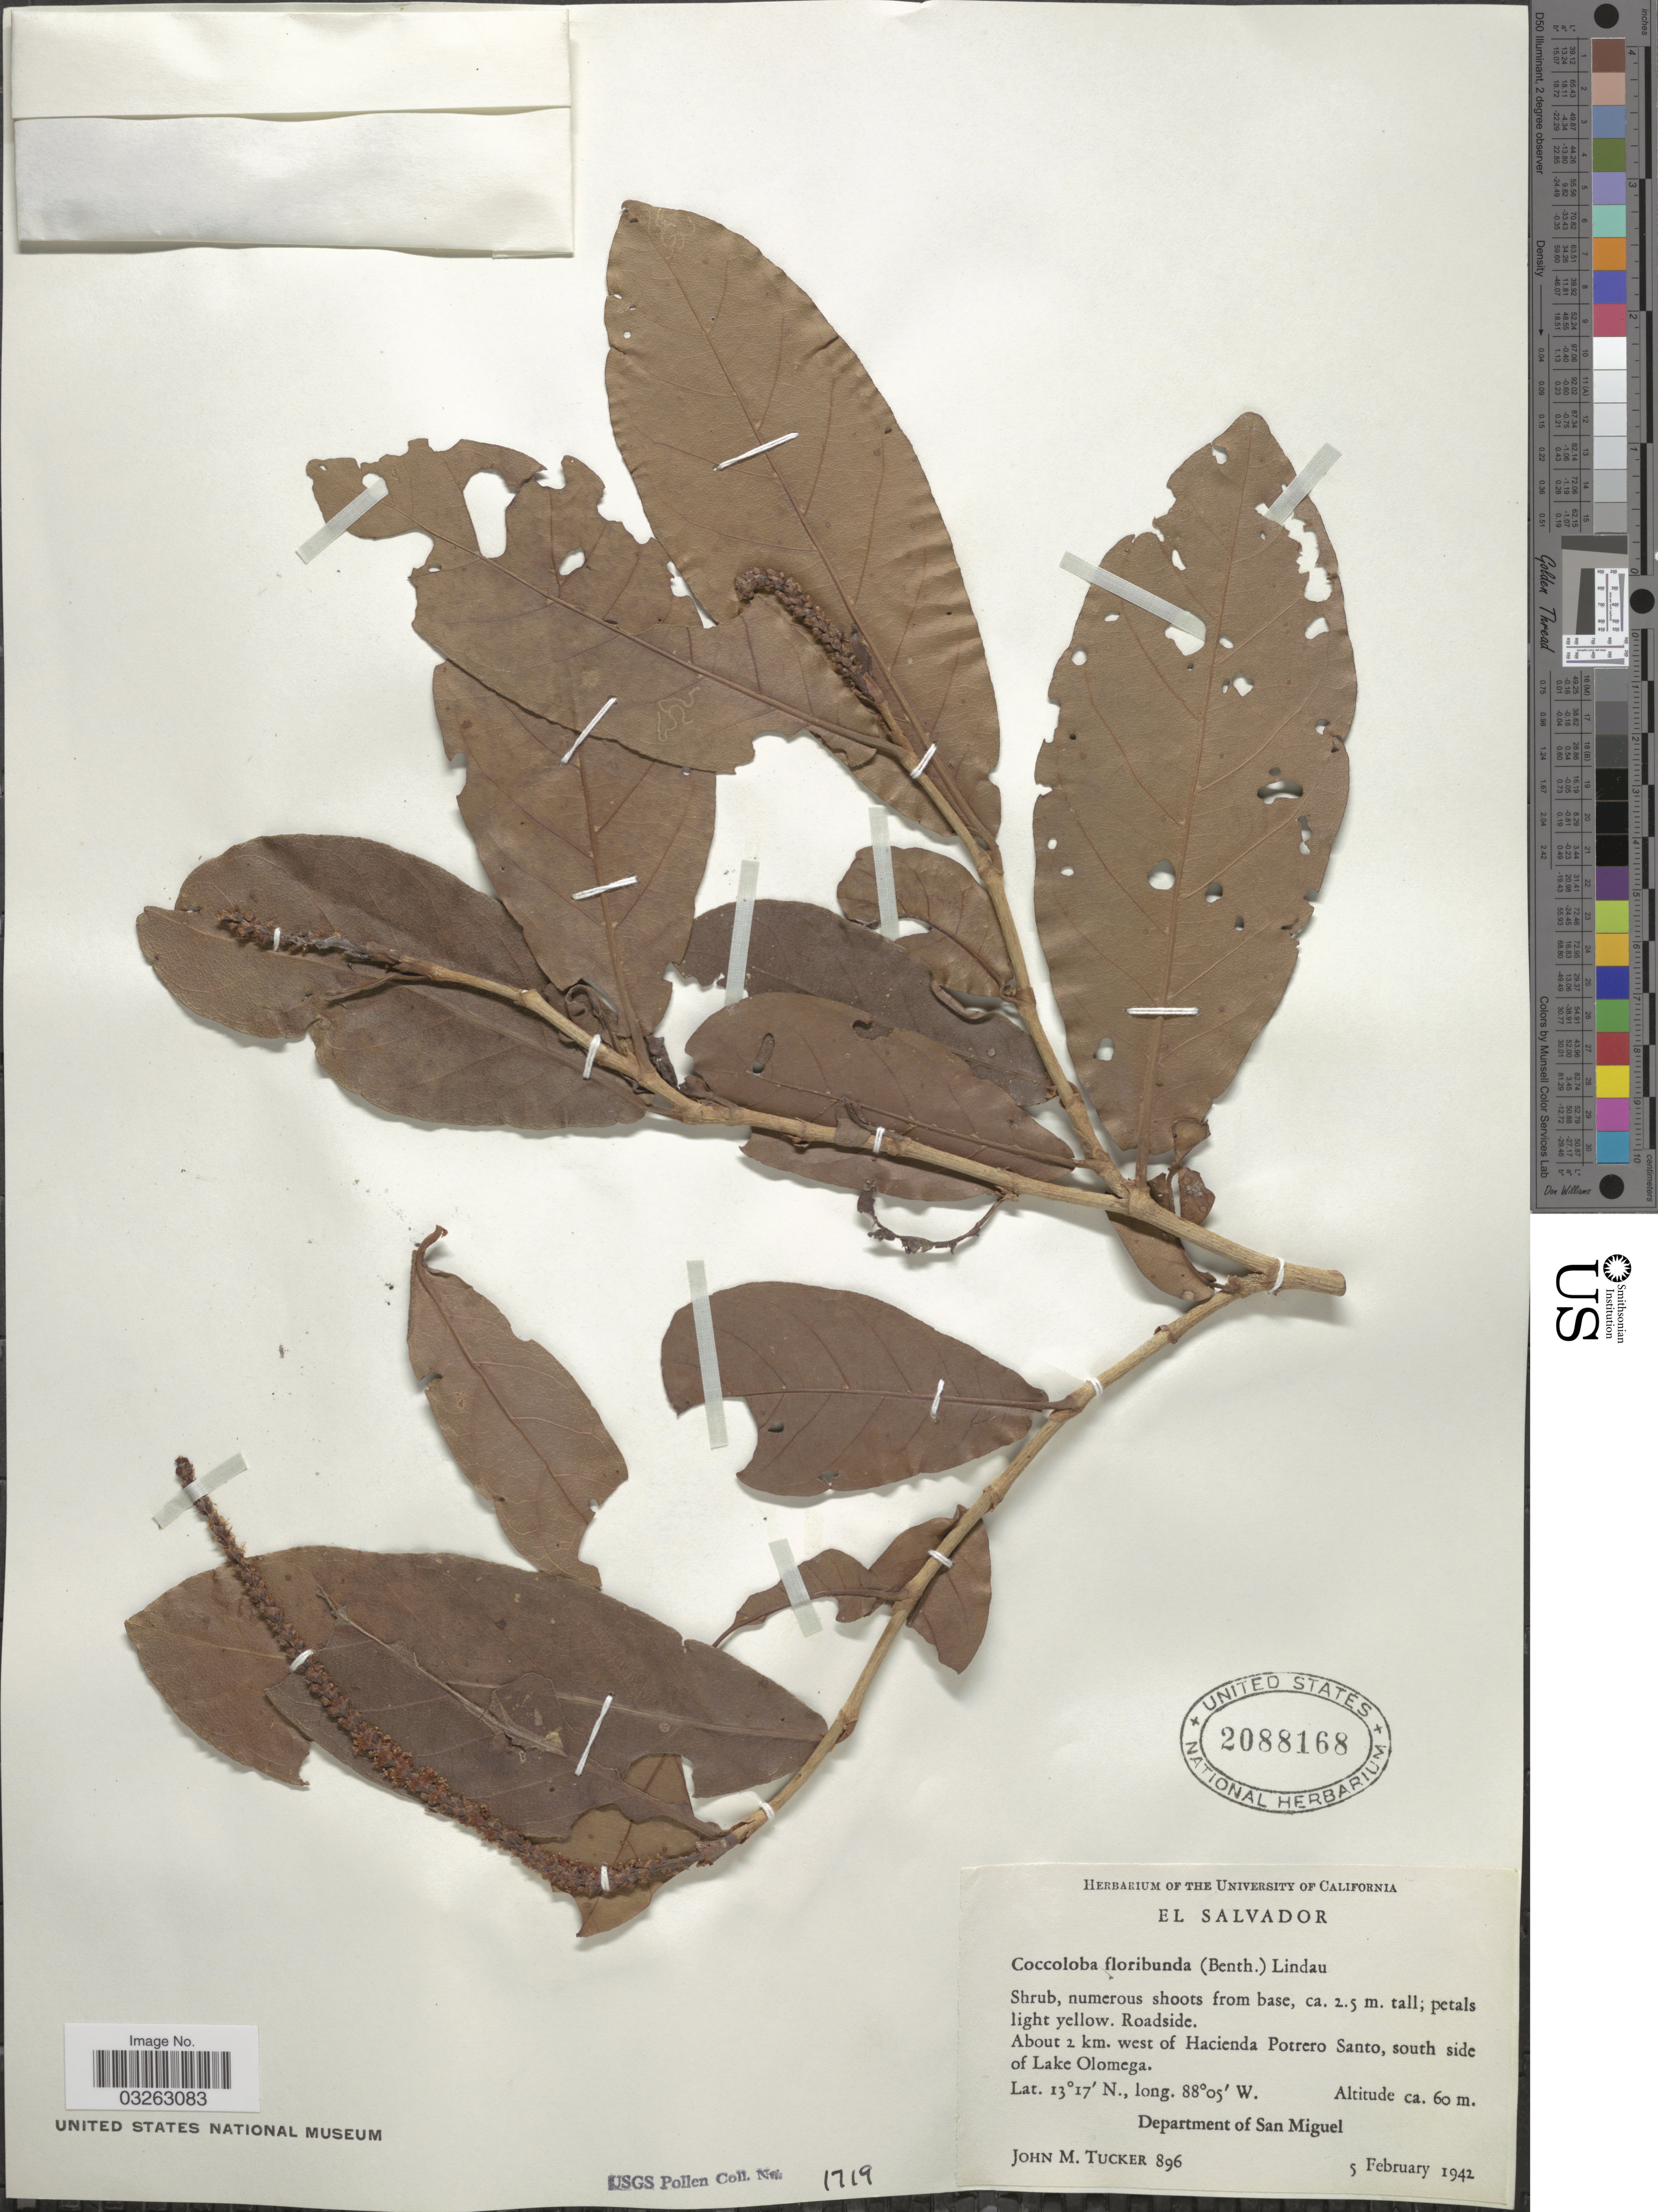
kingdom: Plantae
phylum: Tracheophyta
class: Magnoliopsida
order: Caryophyllales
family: Polygonaceae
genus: Coccoloba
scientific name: Coccoloba venosa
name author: L.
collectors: J. M. Tucker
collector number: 896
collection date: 1942-02-05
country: El Salvador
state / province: San Miguel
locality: About 2 km. west of Hacienda Potrero Santo, south side of Lake Olomega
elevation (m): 60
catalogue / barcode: US 2088168